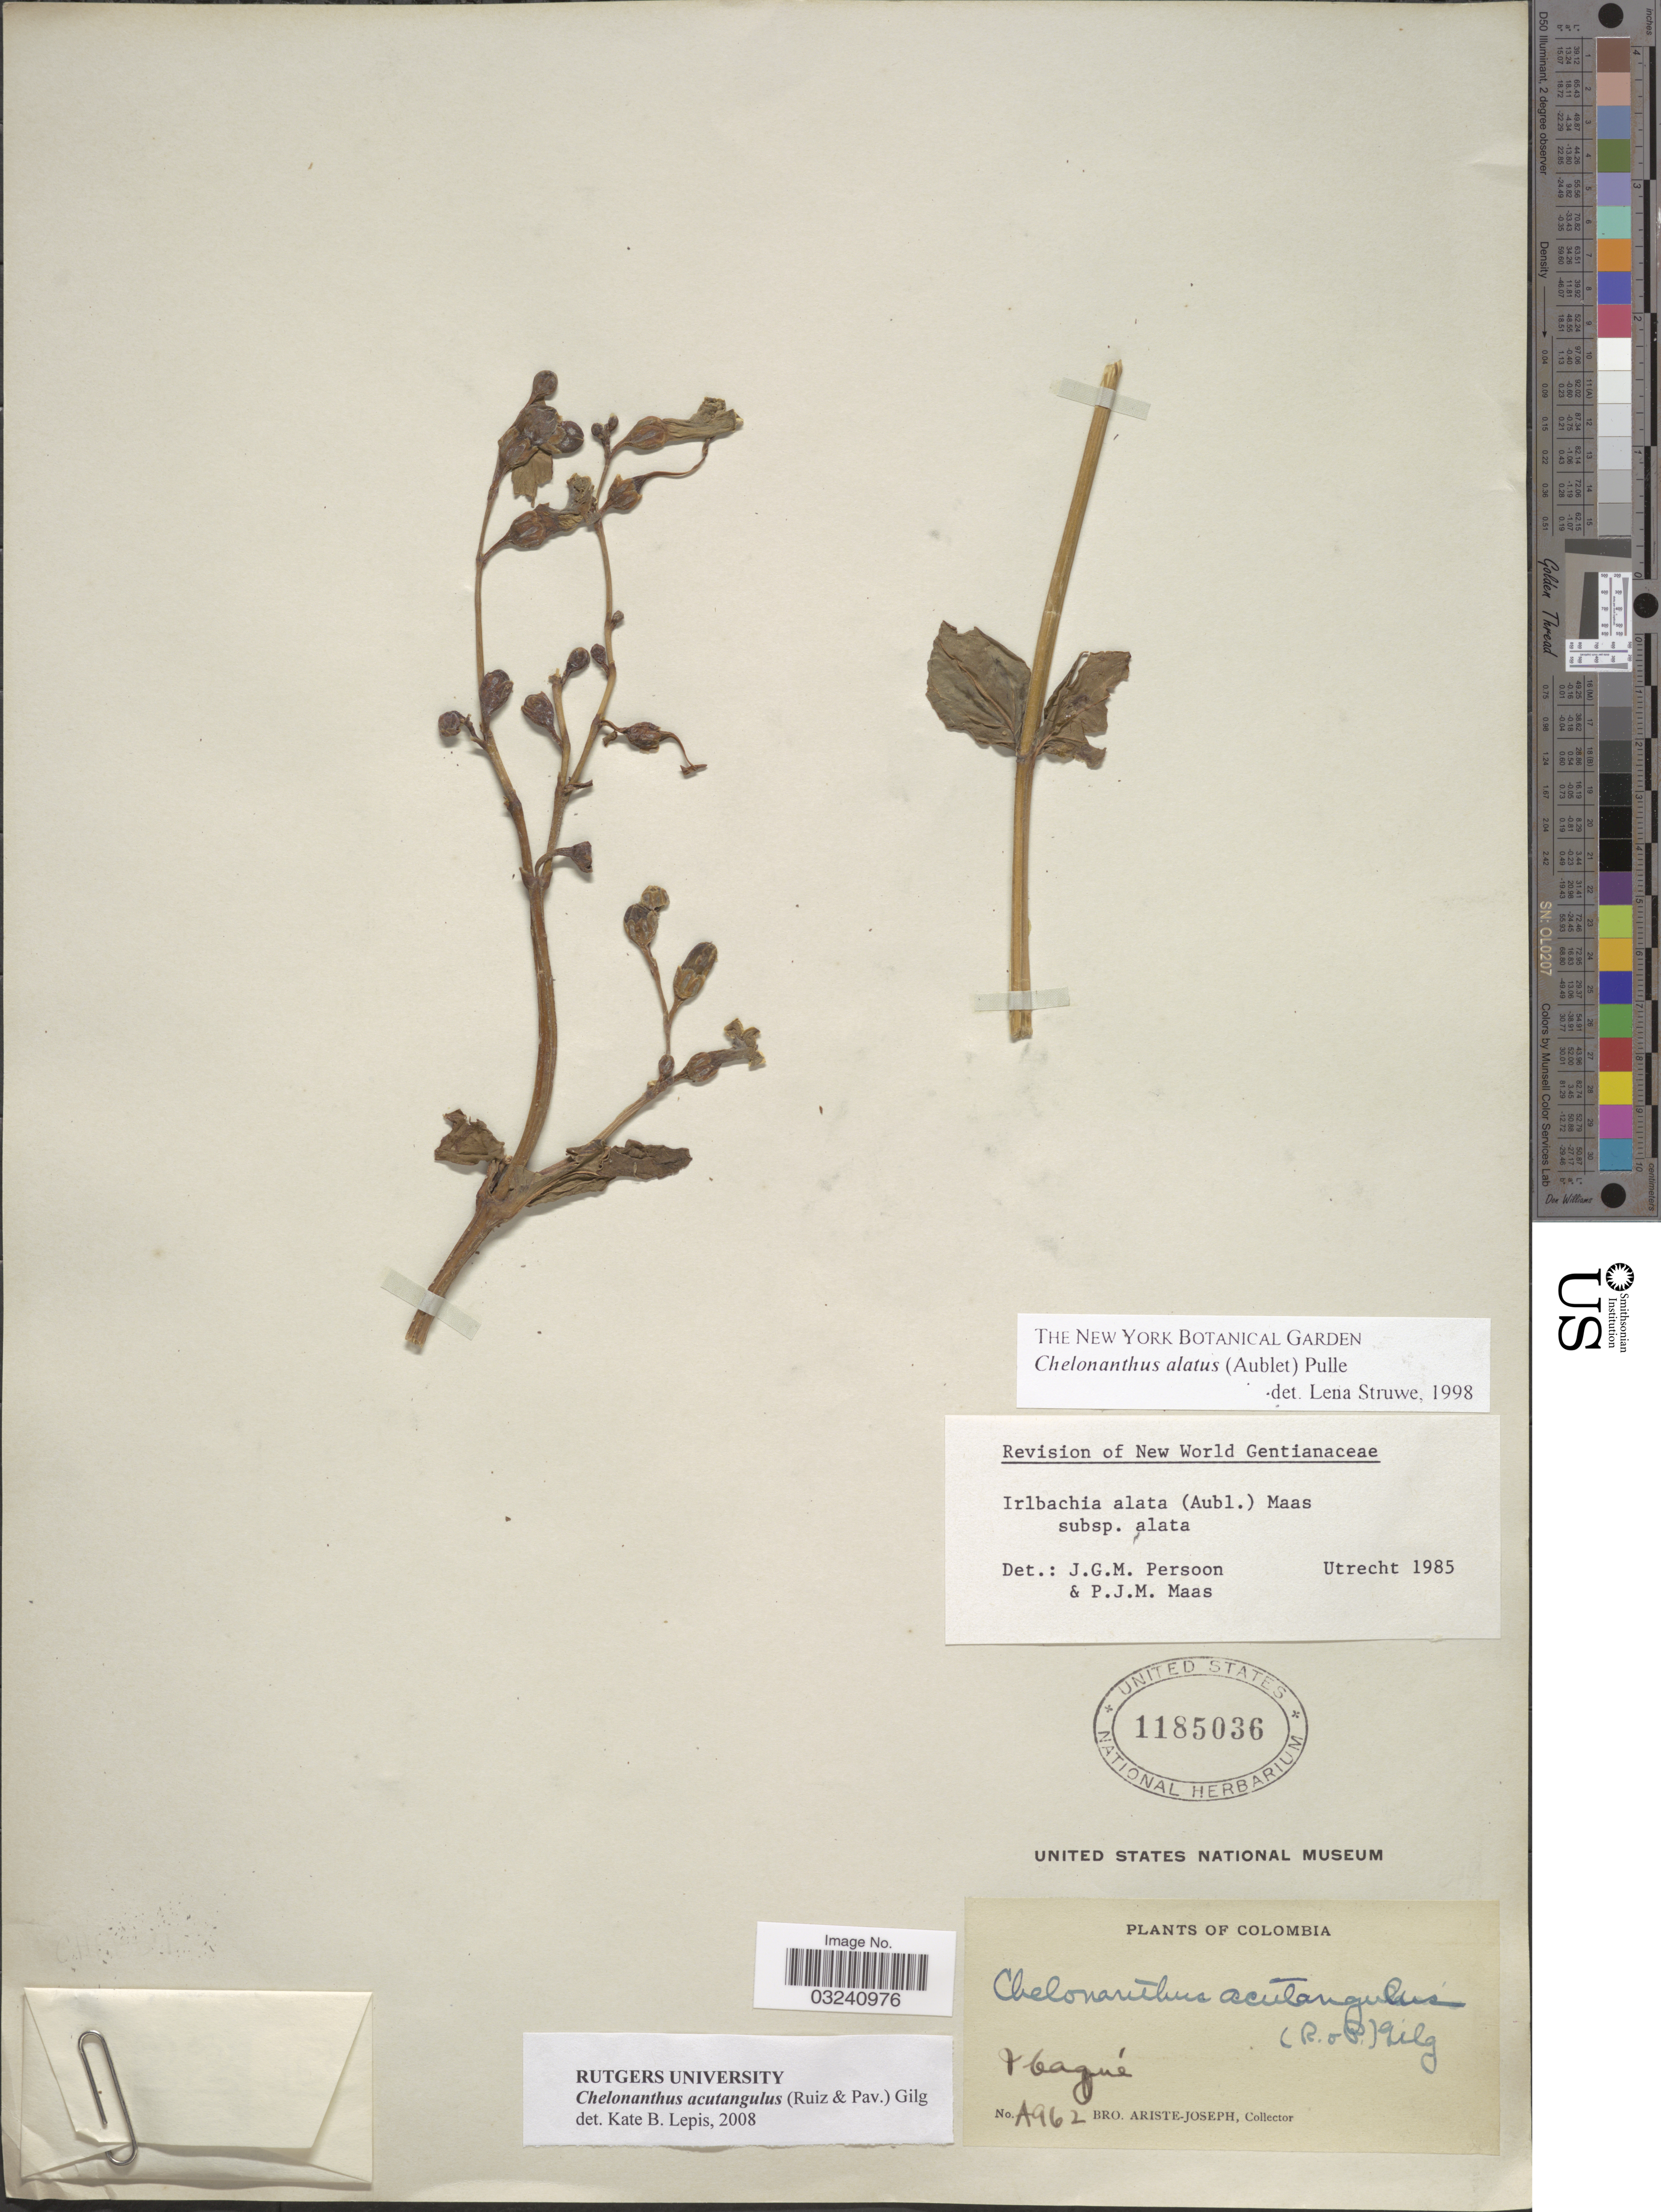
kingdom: Plantae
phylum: Tracheophyta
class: Magnoliopsida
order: Gentianales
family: Gentianaceae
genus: Chelonanthus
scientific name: Chelonanthus acutangulus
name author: (Ruiz & Pav.) Gilg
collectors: Bro. Ariste-Joseph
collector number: A962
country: Colombia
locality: Ibagué.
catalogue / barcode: US 1185036